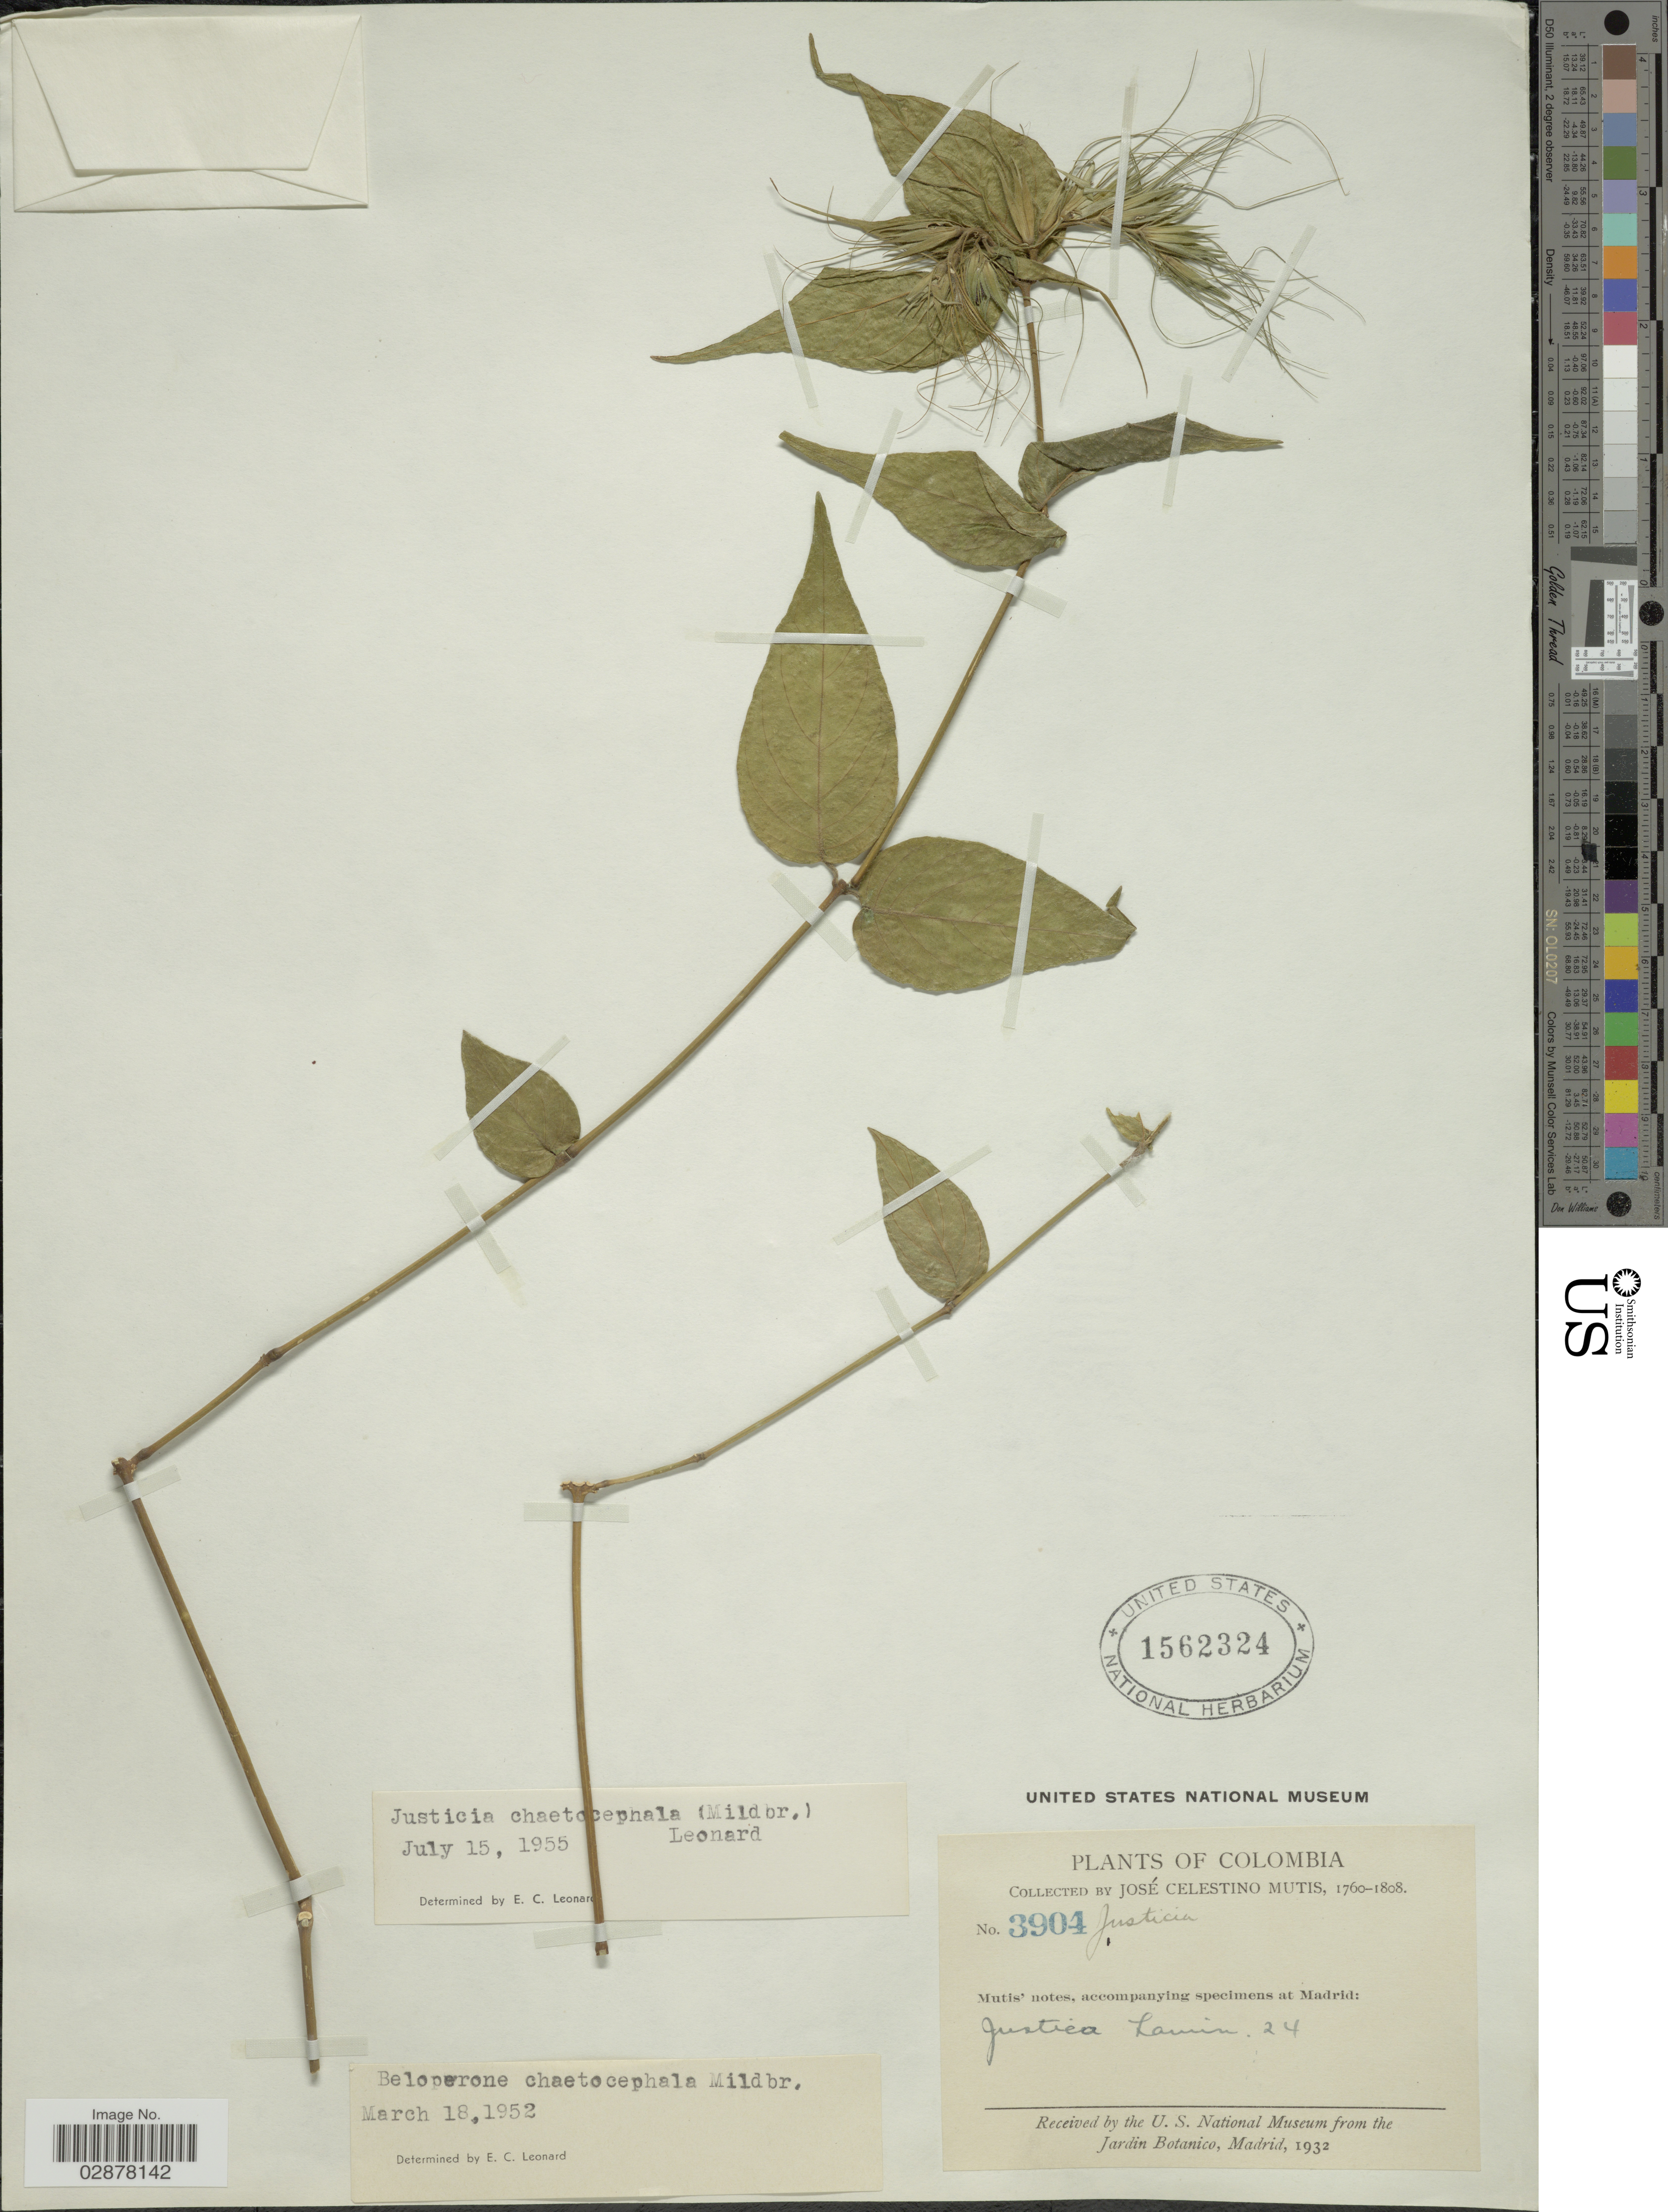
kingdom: Plantae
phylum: Tracheophyta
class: Magnoliopsida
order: Lamiales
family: Acanthaceae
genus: Justicia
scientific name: Justicia chaetocephala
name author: (Mildbr.) Leonard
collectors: J. C. B. Mutis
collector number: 3904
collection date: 1760/1808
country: Colombia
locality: Mutis' notes, accompanying specimens at Madrid.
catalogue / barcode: US 1562324